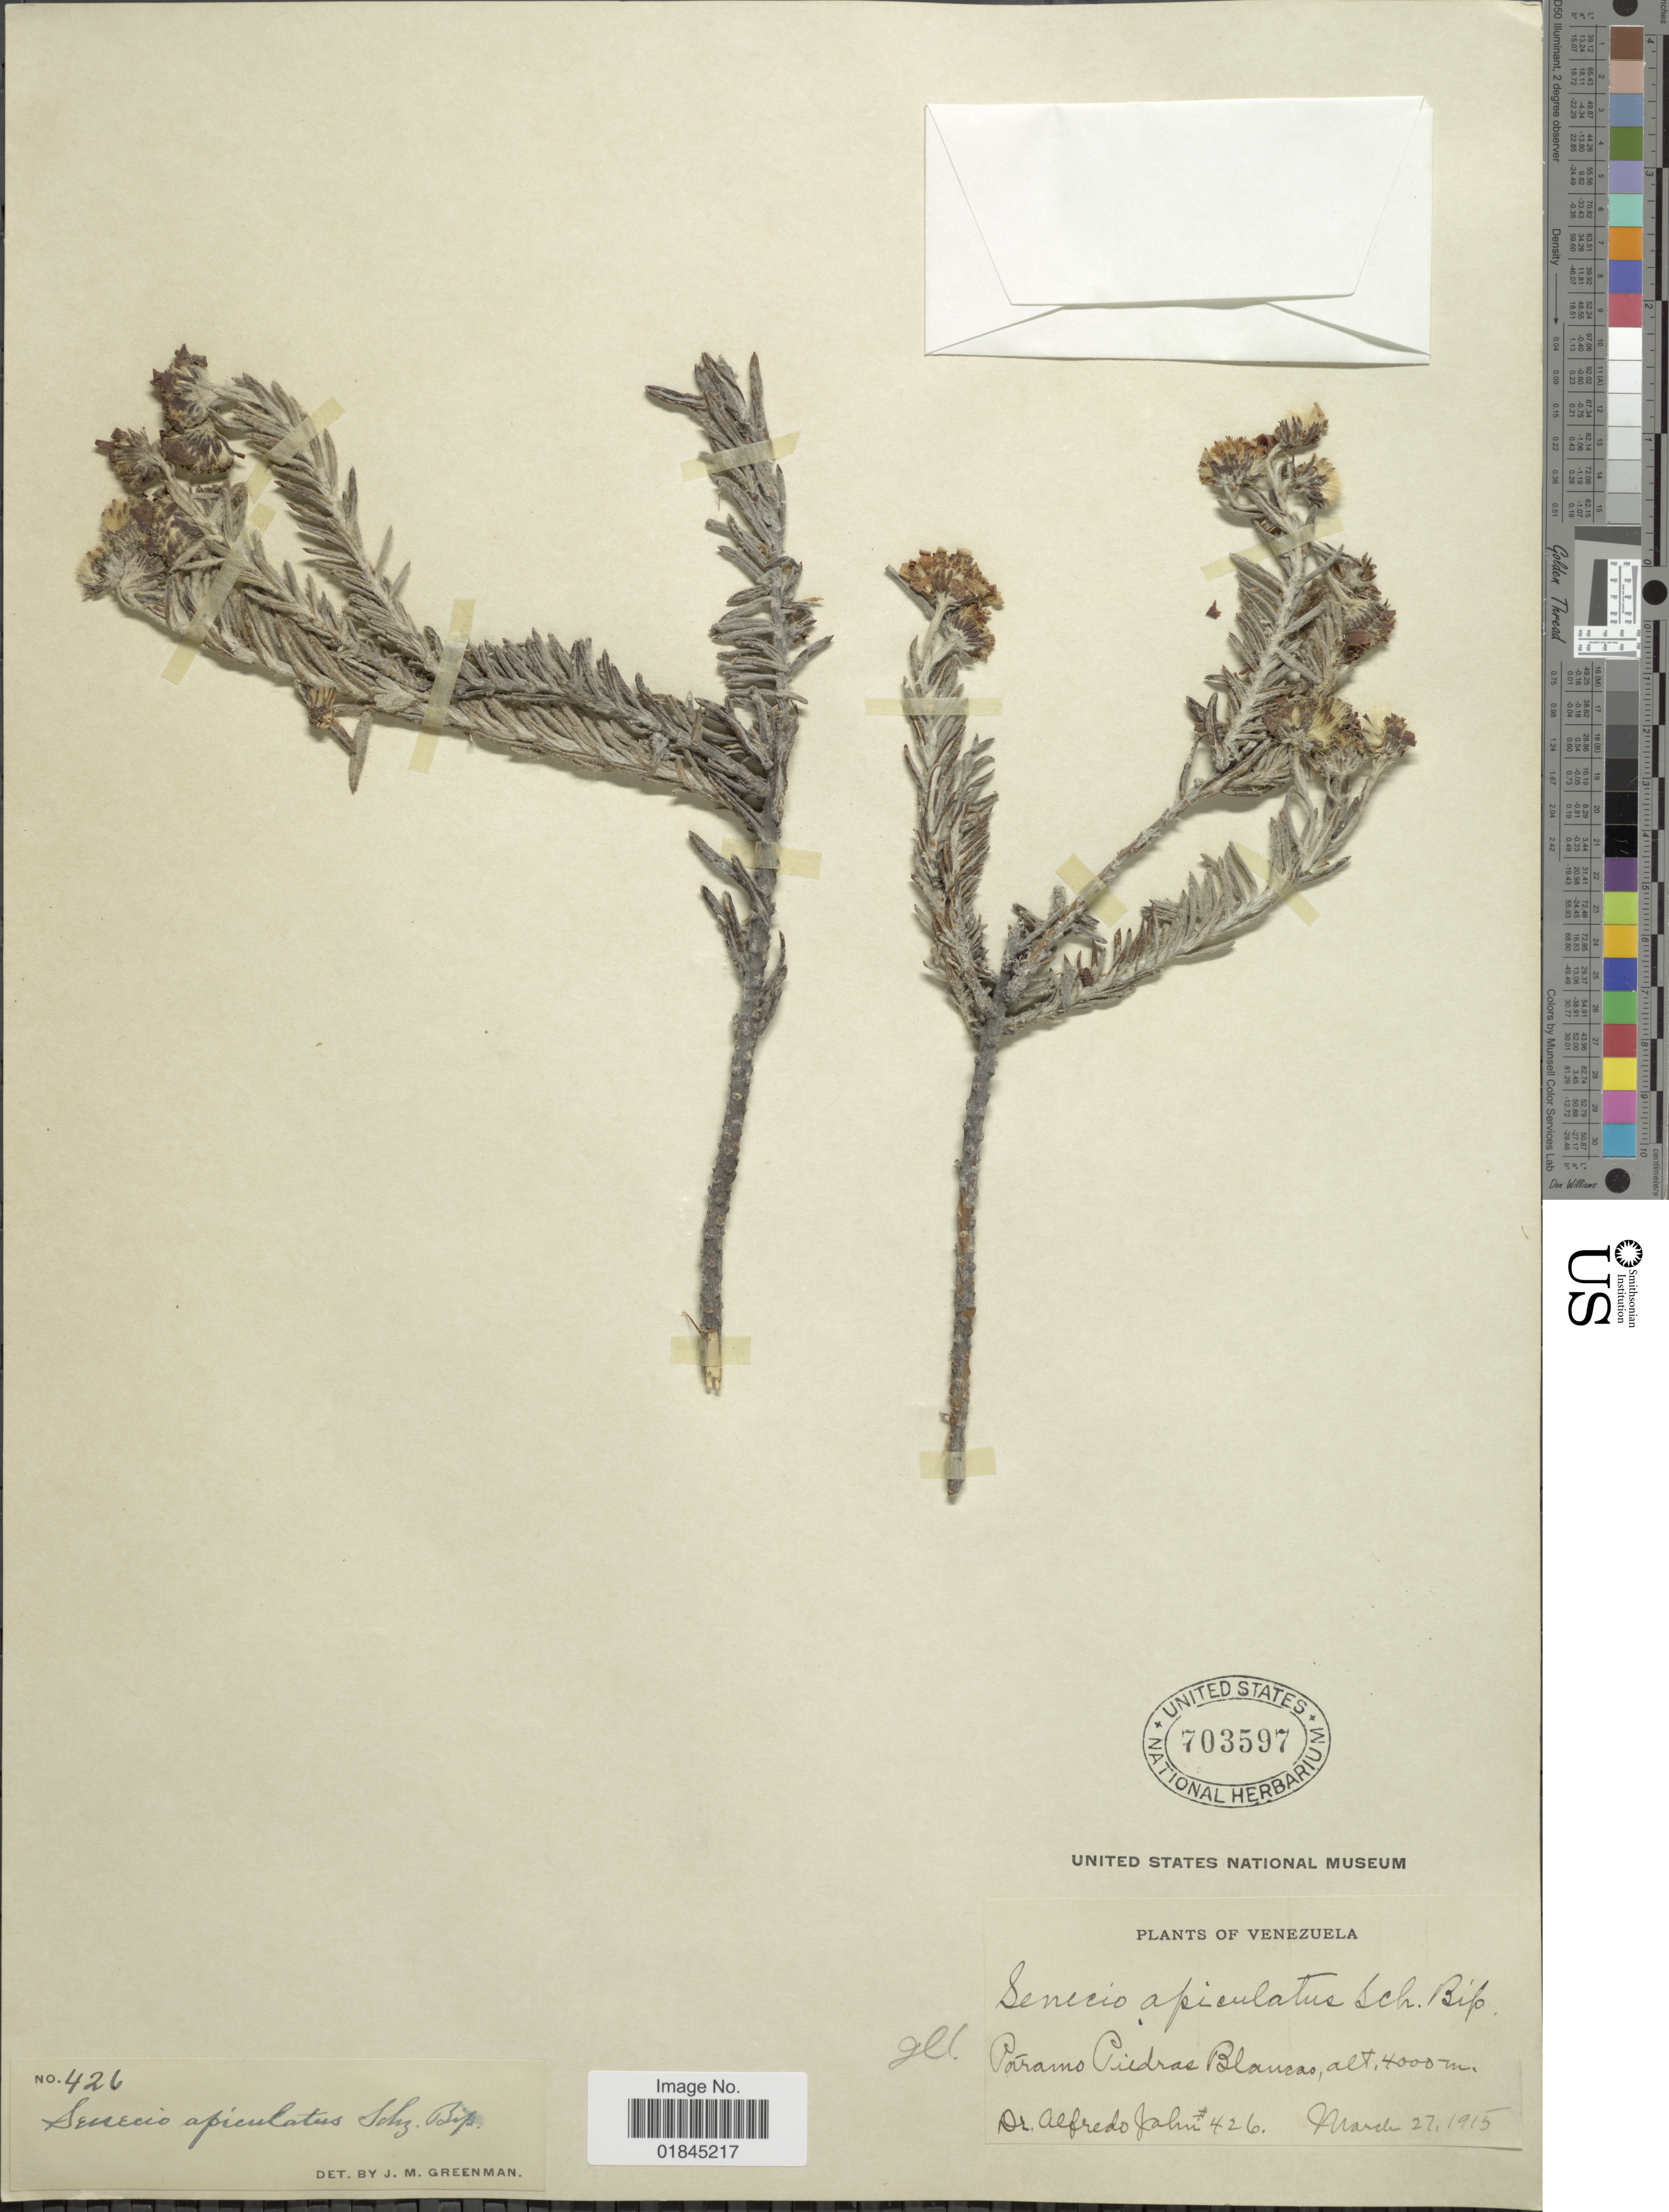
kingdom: Plantae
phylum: Tracheophyta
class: Magnoliopsida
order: Asterales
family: Asteraceae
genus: Pentacalia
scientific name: Pentacalia apiculata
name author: (Sch. Bip. ex Wedd.) Cuatrec.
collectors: A. Jahn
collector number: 426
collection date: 1915-03-27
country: Venezuela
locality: Páramo Piedras Blancas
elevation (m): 4000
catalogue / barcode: US 703597